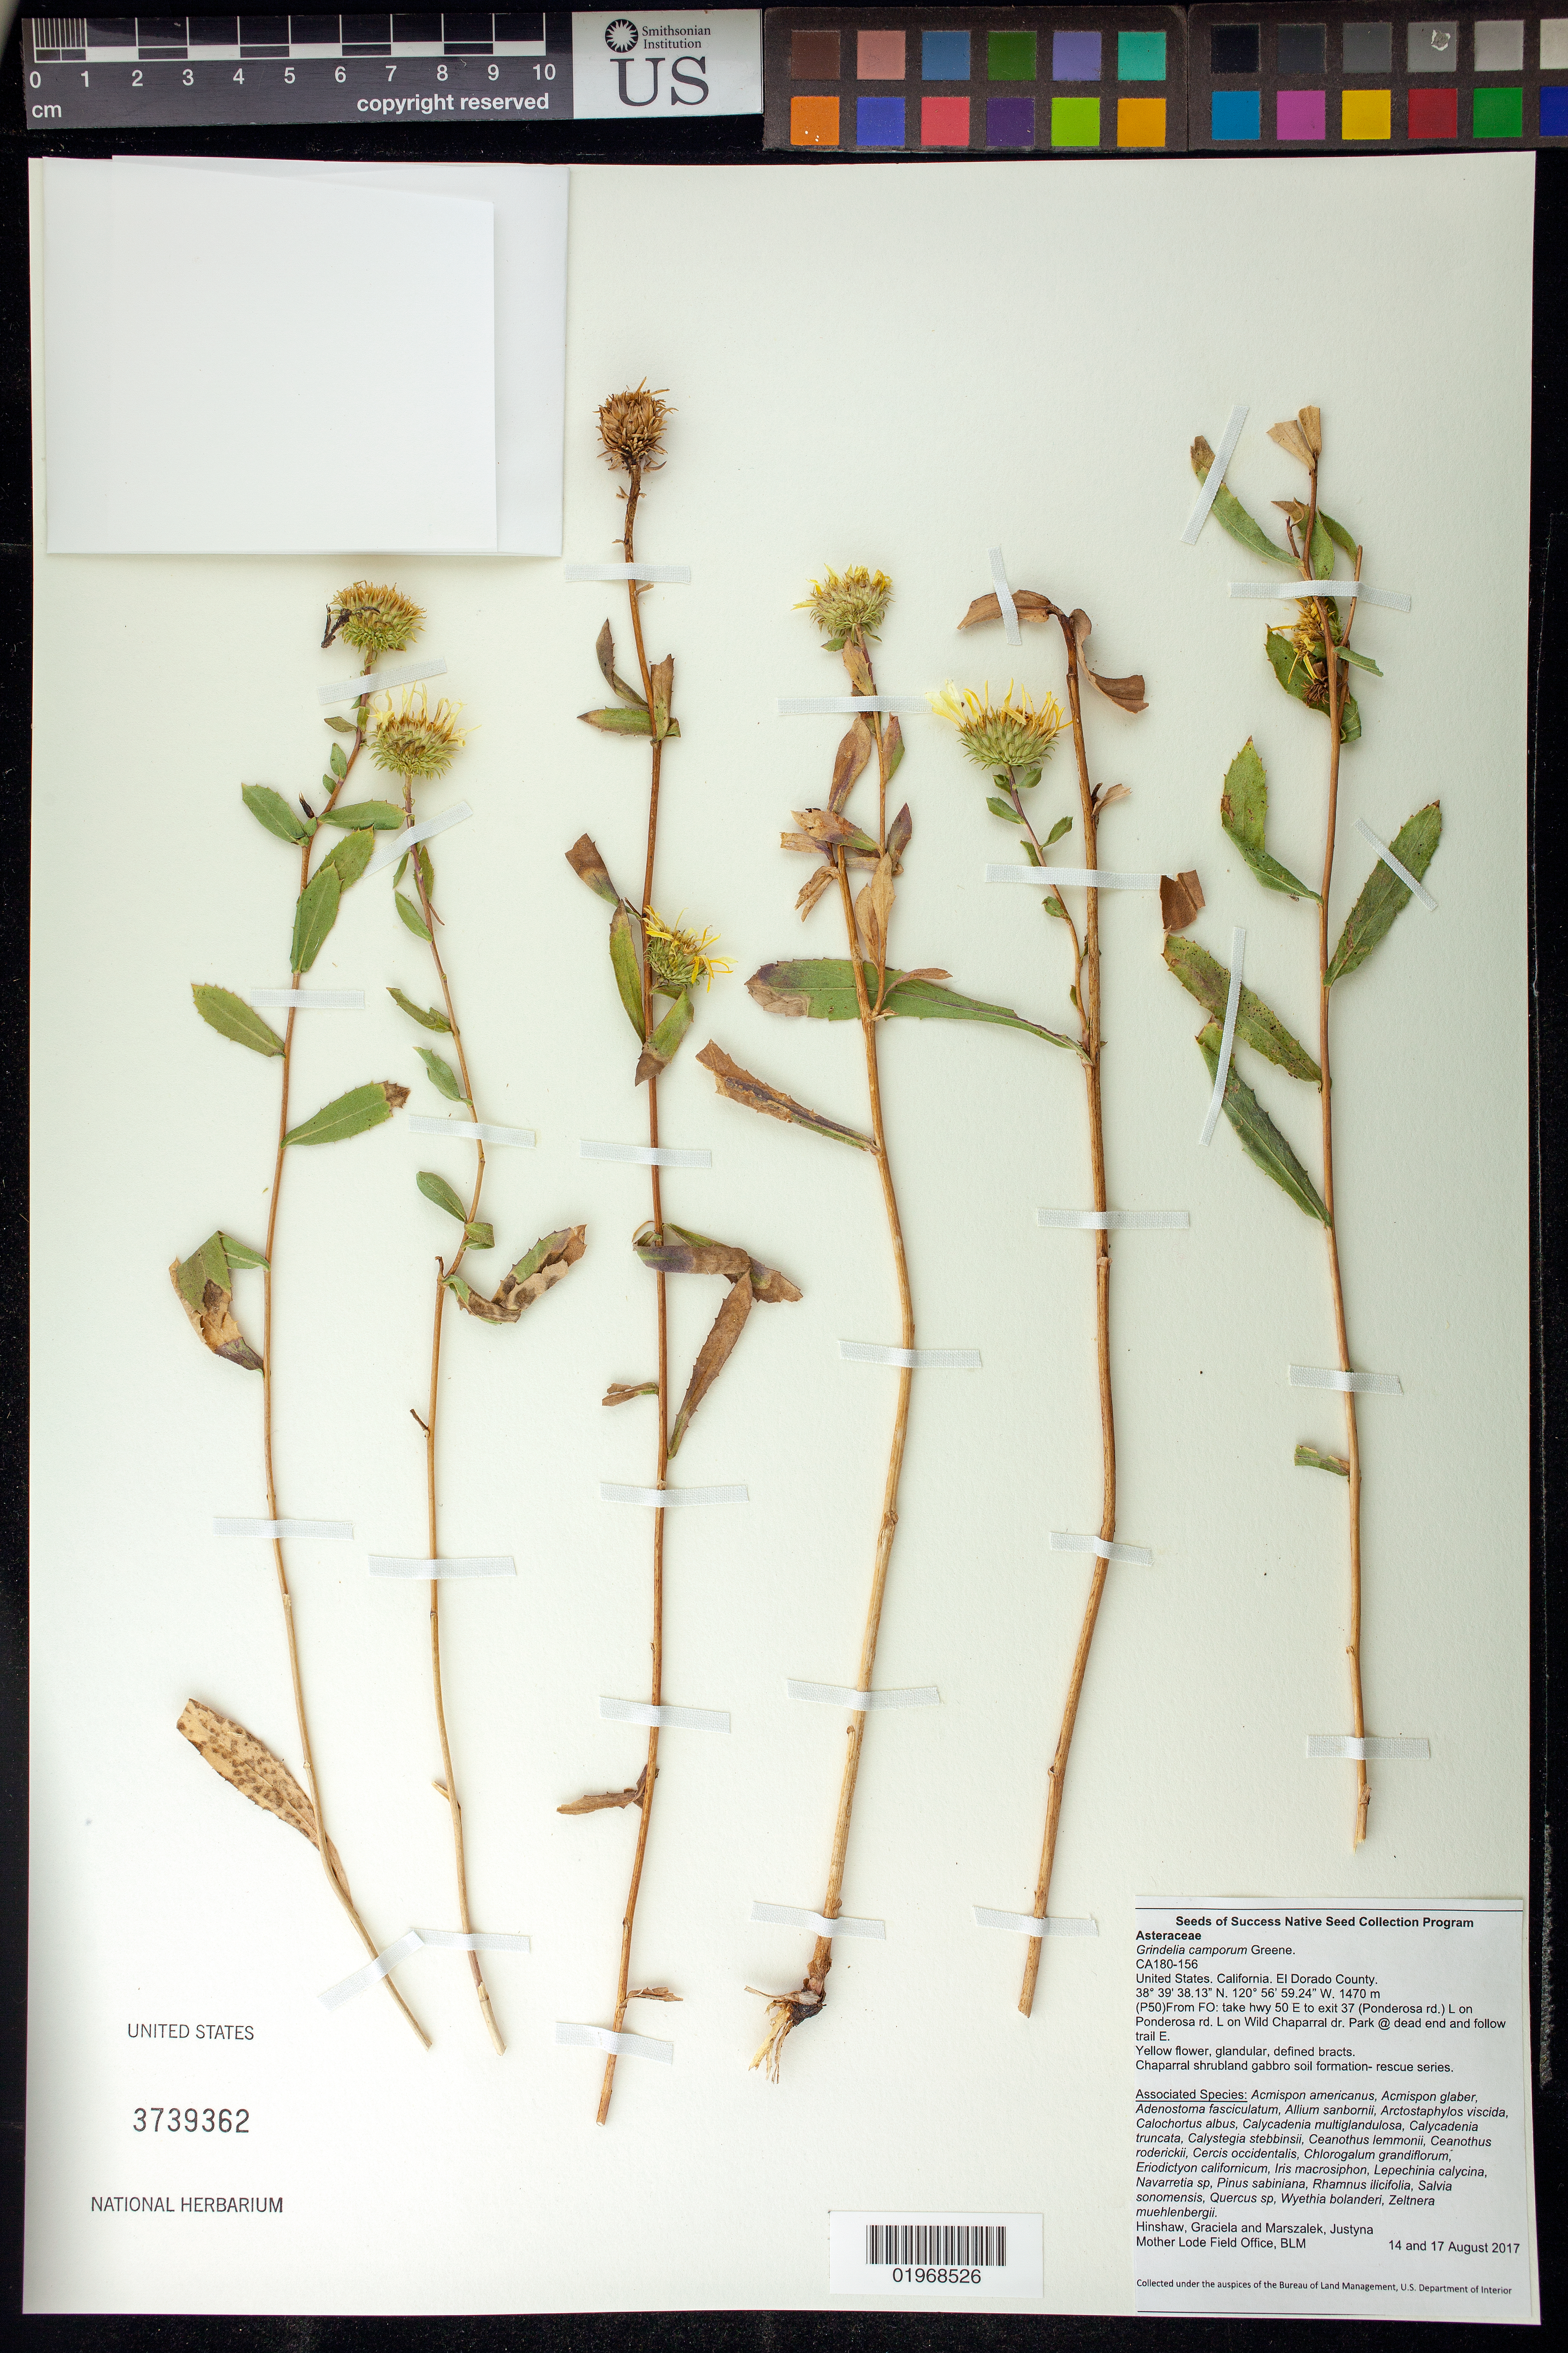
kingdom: Plantae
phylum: Tracheophyta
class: Magnoliopsida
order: Asterales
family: Asteraceae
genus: Grindelia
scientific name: Grindelia camporum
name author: Greene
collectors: G. Hinshaw & J. Marszalek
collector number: CA180-156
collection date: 2017-08-14,2017-08-17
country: United States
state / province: California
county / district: El Dorado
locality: Hwy 50 E, exit 37, L on Wild Chaparral dr. Park, trail E.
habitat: Chaparral shrubland gabbro soil formation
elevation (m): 1470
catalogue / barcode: US 3739362